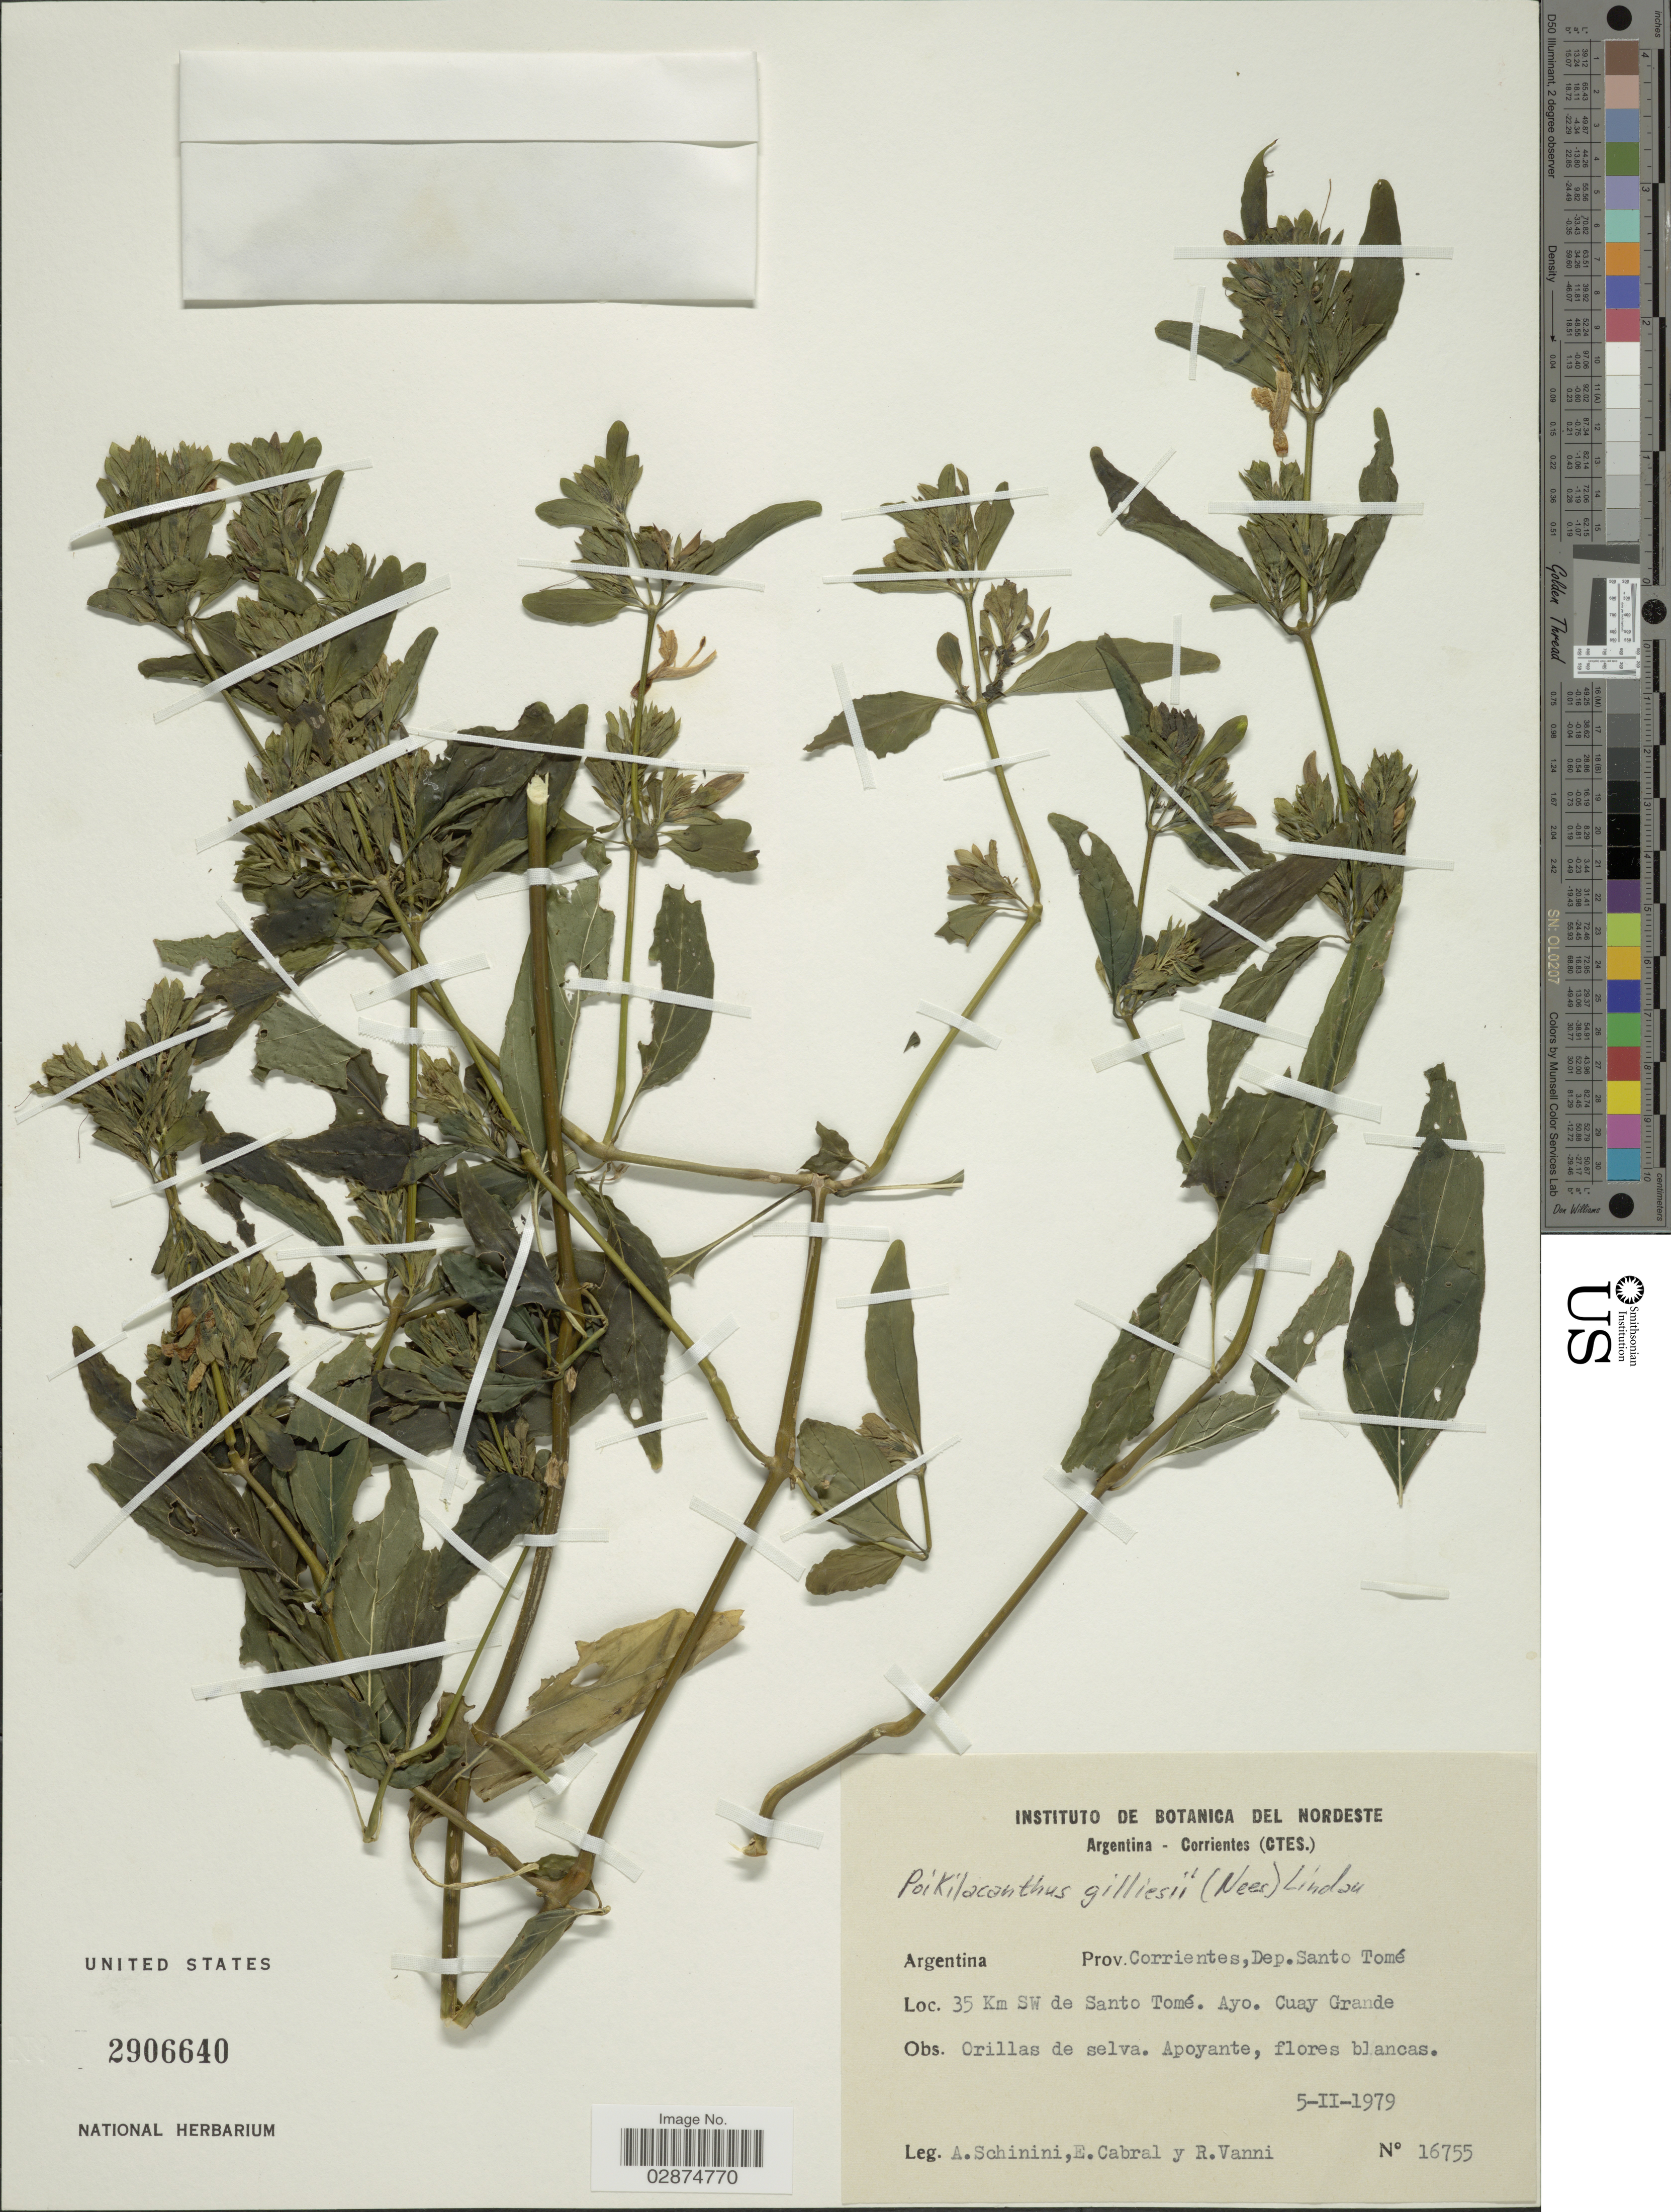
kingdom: Plantae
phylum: Tracheophyta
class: Magnoliopsida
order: Lamiales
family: Acanthaceae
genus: Poikilacanthus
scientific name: Poikilacanthus glandulosus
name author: (Nees) Ariza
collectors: A. Schinini, E. Cabral & R. Vanni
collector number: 16755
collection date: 1979-02-08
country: Argentina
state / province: Corrientes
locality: Dep. Santo Tomé. 35 Km SW de Santo Tomé. Ayo. Cuay Grande.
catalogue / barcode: US 2906640